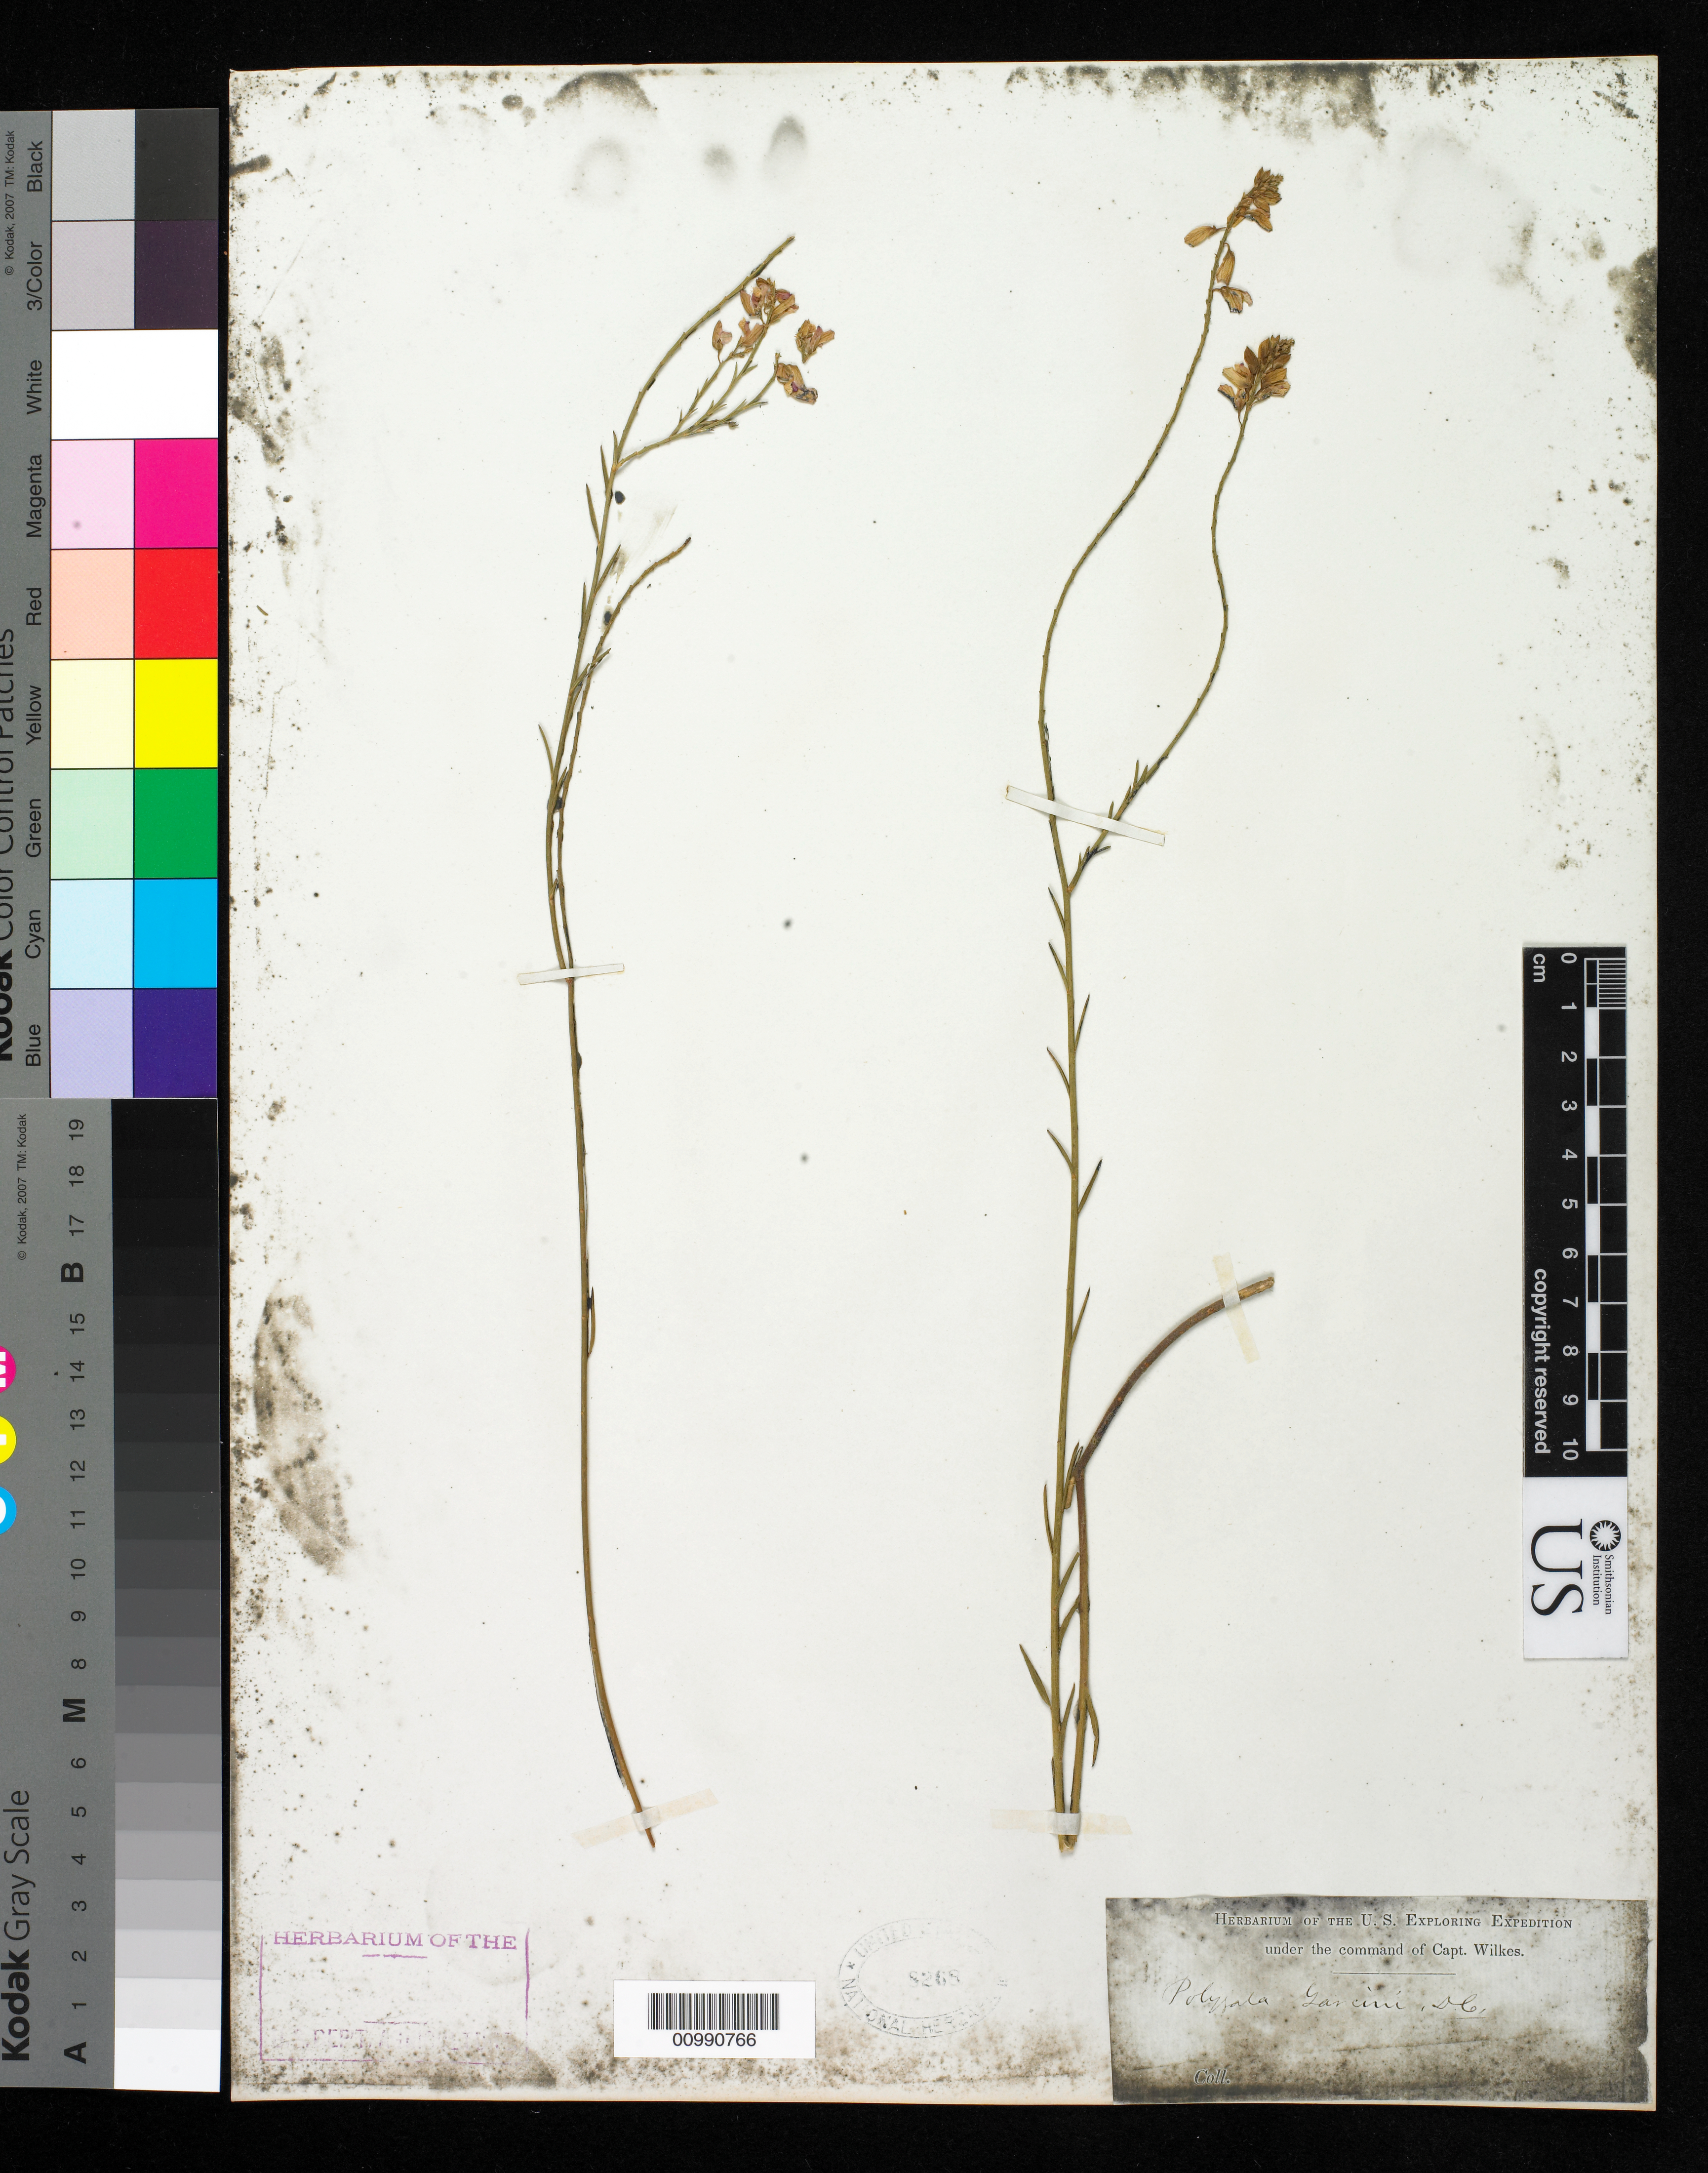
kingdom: Plantae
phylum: Tracheophyta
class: Magnoliopsida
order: Fabales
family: Polygalaceae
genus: Polygala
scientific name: Polygala garcini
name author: DC.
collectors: Wilkes Explor. Exped.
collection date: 1838/1842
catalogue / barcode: US 8268